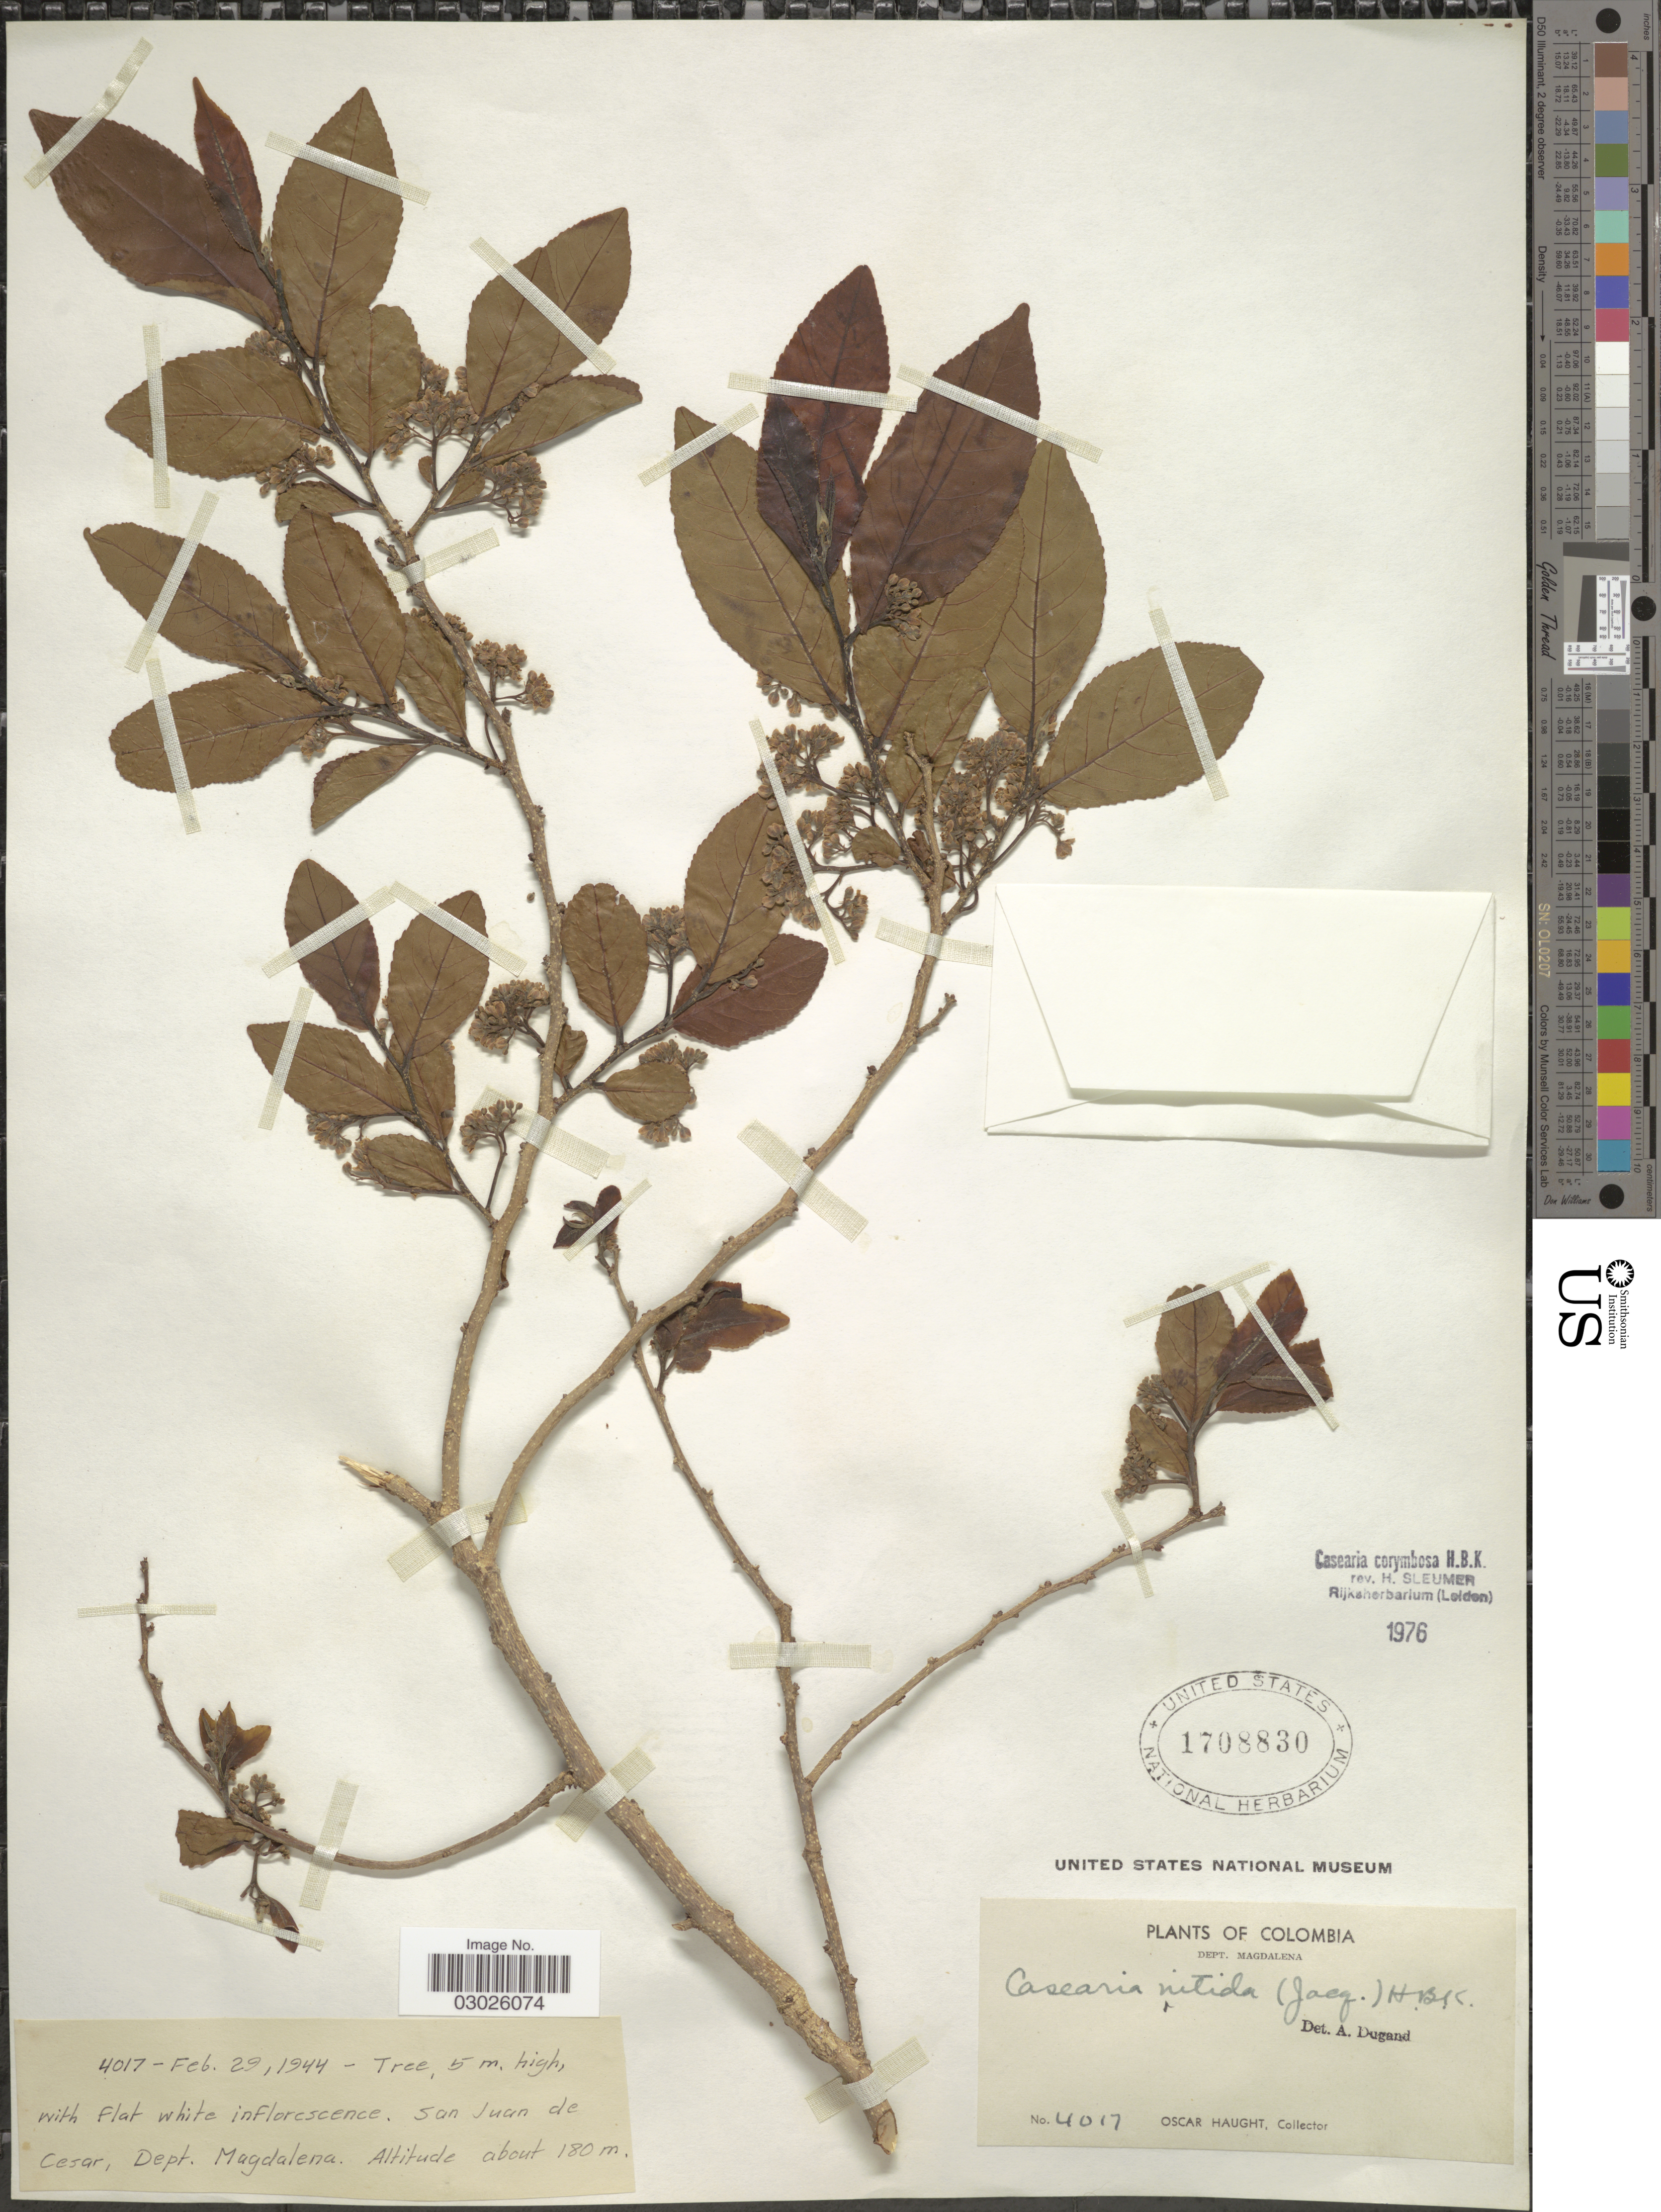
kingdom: Plantae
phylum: Tracheophyta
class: Magnoliopsida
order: Malpighiales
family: Salicaceae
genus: Casearia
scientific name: Casearia corymbosa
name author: Kunth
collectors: O. Haught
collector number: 4017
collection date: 1944-02-29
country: Colombia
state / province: Magdalena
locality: Dept. Magdalena, San Juan de Cesar.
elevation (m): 180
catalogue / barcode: US 1708830